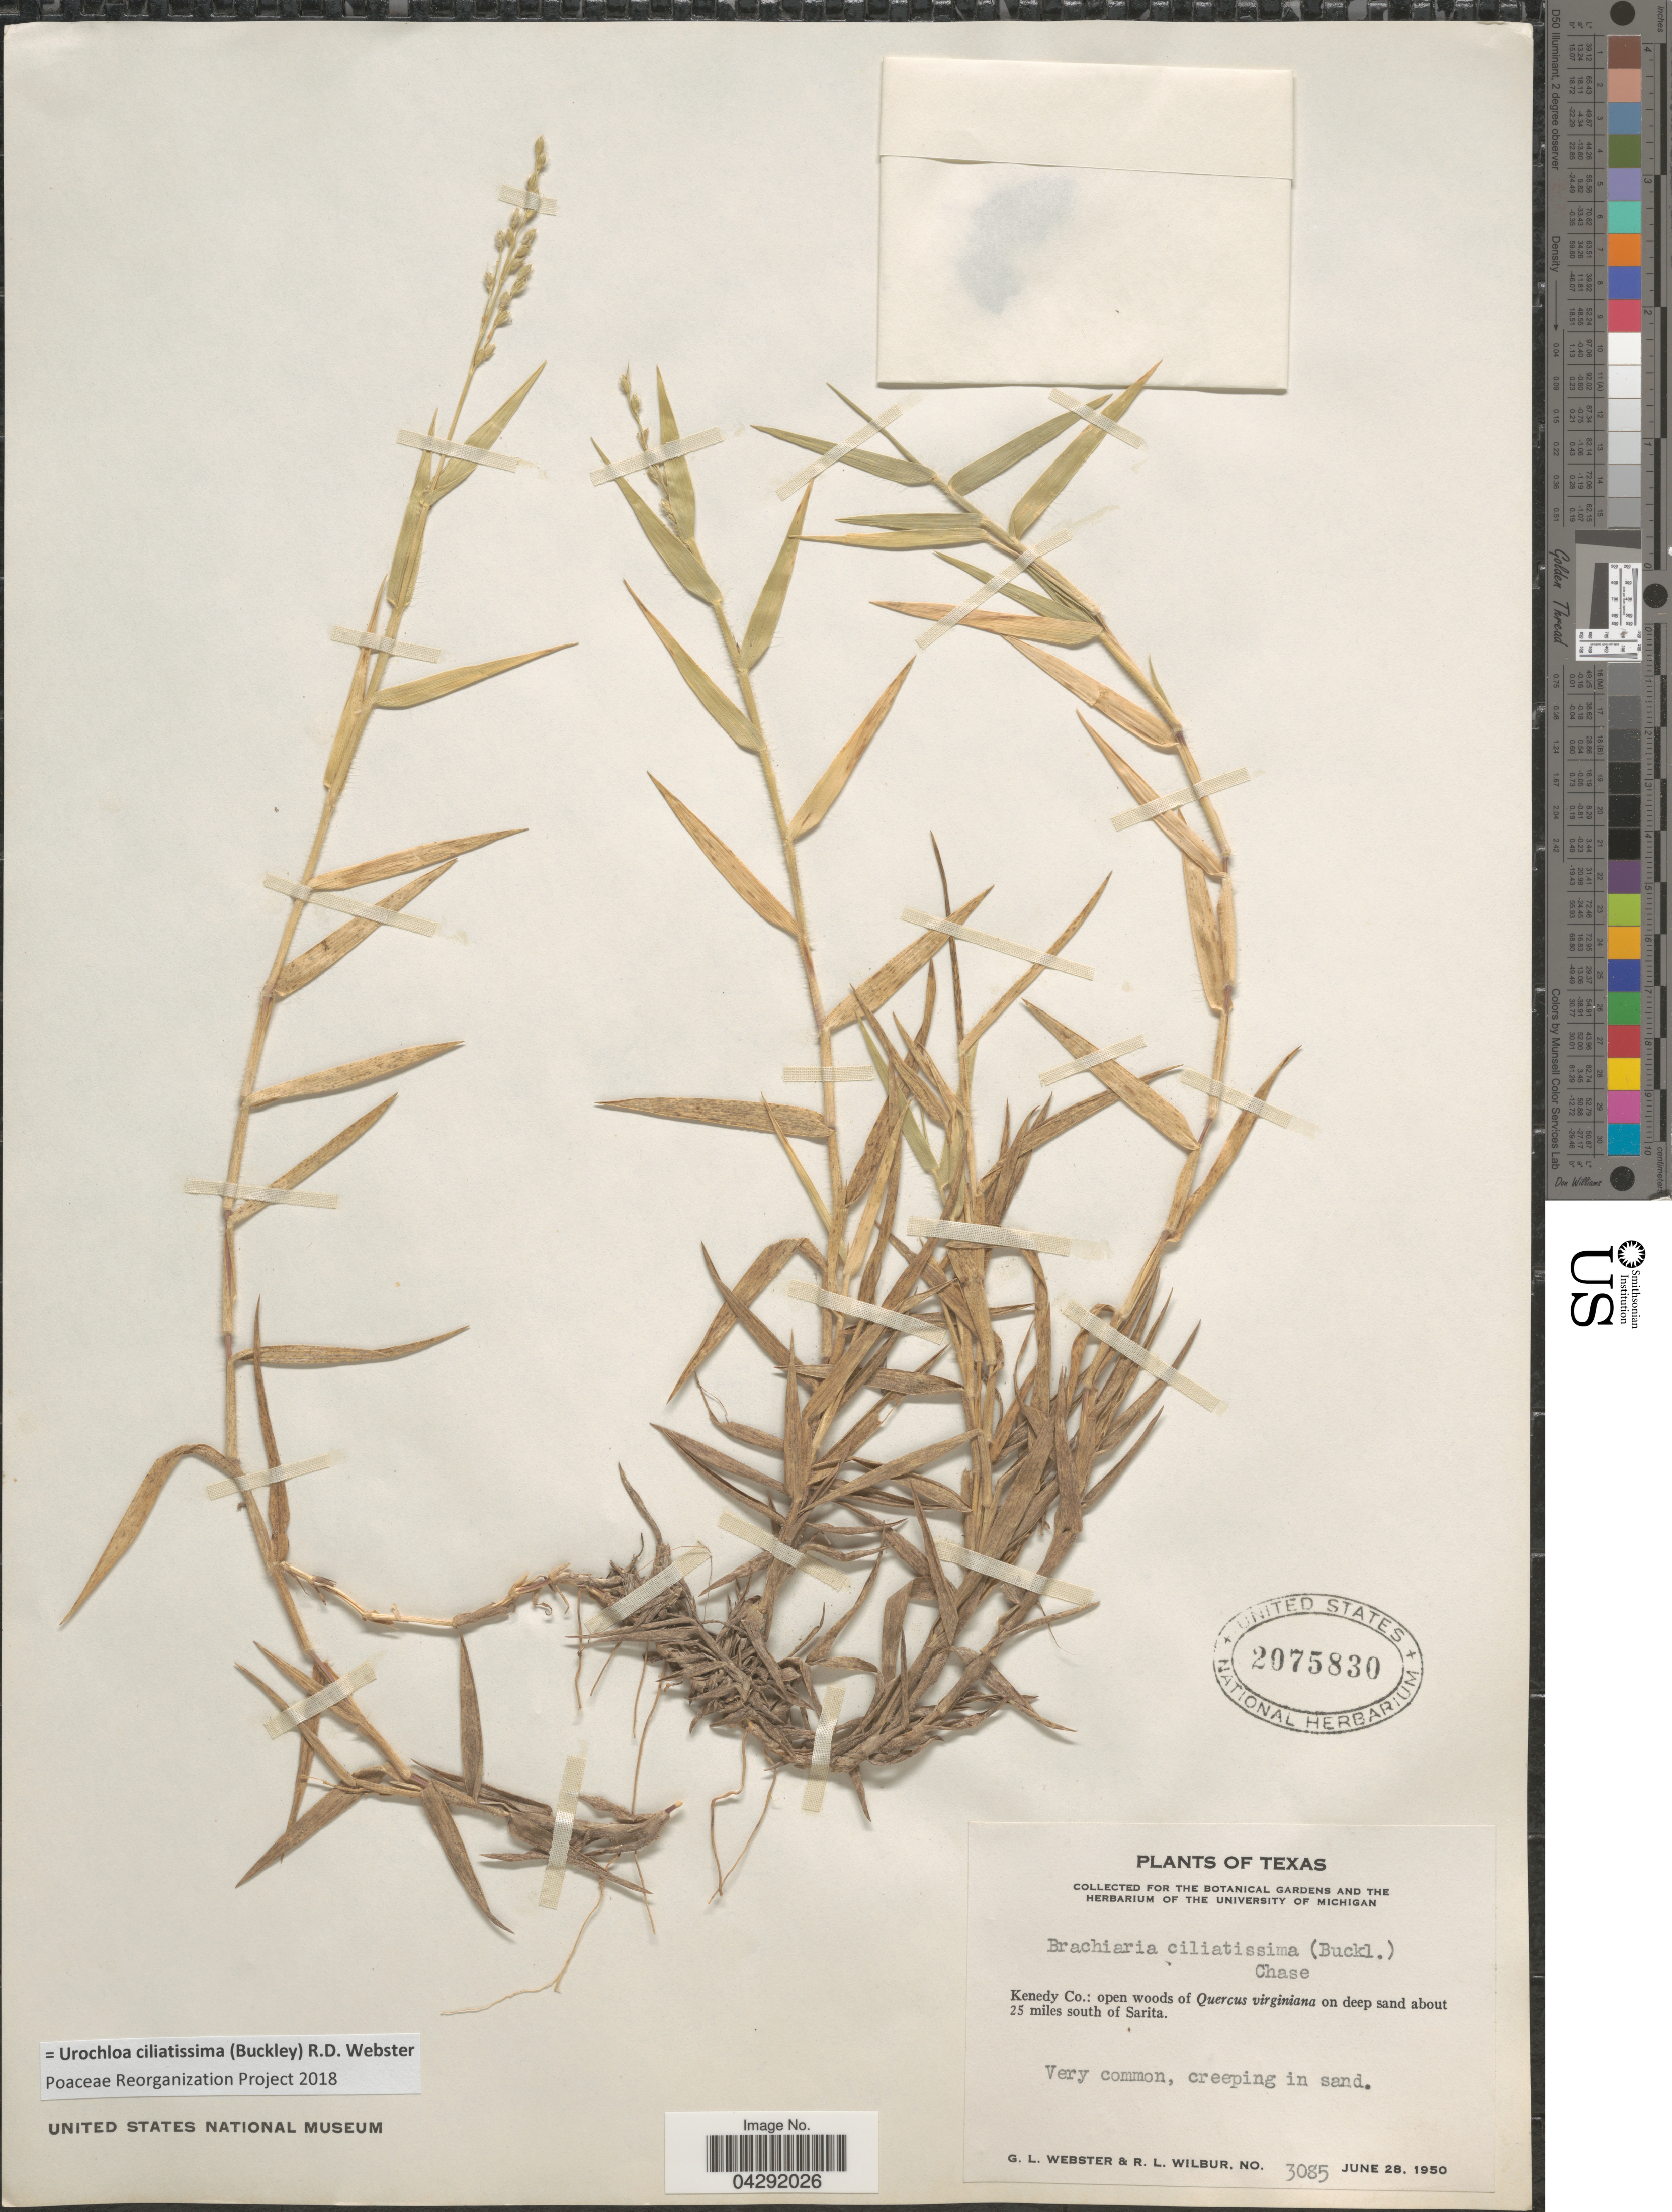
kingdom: Plantae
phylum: Tracheophyta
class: Liliopsida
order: Poales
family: Poaceae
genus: Urochloa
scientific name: Urochloa ciliatissima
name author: (Buckley) R.D. Webster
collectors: G. L. Webster & R. L. Wilbur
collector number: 3085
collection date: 1950-06-28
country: United States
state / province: Texas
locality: Kenedy Co.: open woods of Quercus virginiana on deep sand about 25 miles south of Sarita.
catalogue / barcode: US 2075830